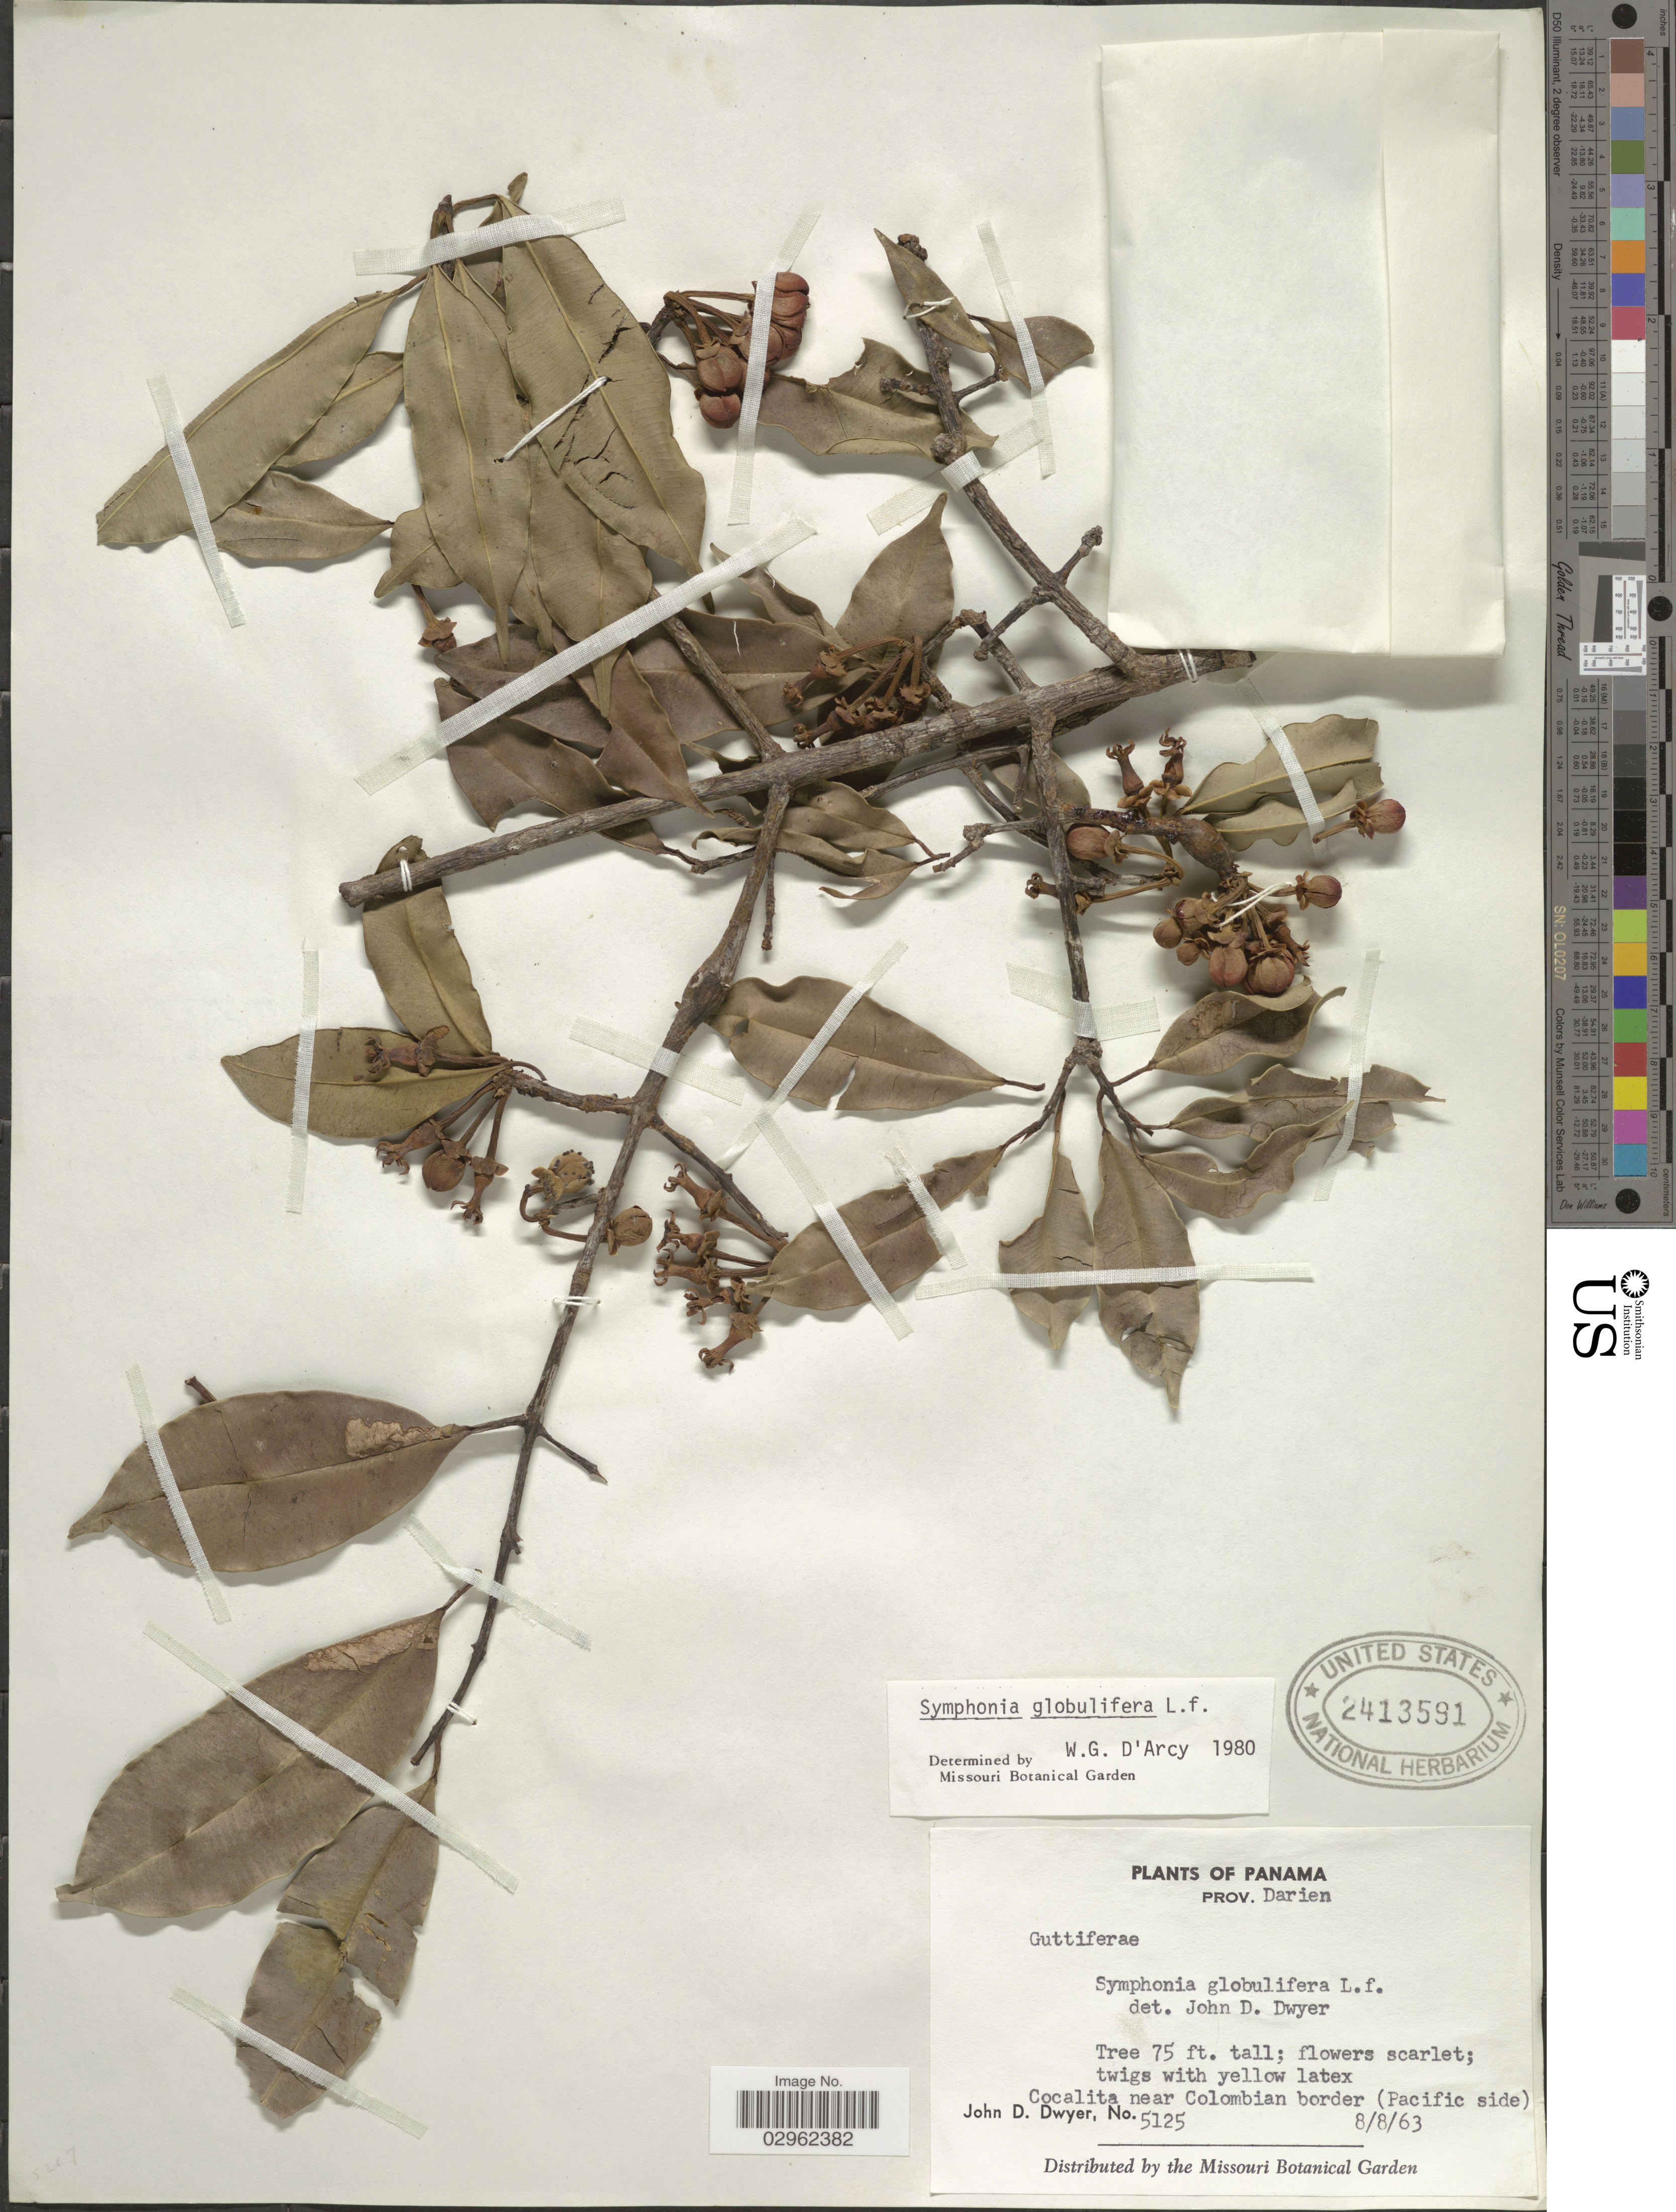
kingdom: Plantae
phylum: Tracheophyta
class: Magnoliopsida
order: Malpighiales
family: Clusiaceae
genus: Symphonia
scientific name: Symphonia globulifera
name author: L. f.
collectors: J. D. Dwyer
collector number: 5125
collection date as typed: Transcribed d/m/y: 8/8/63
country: Panama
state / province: Darién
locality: Prov. Darien. Cocalita near Colombian border (Pacific side).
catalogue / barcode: US 2413591